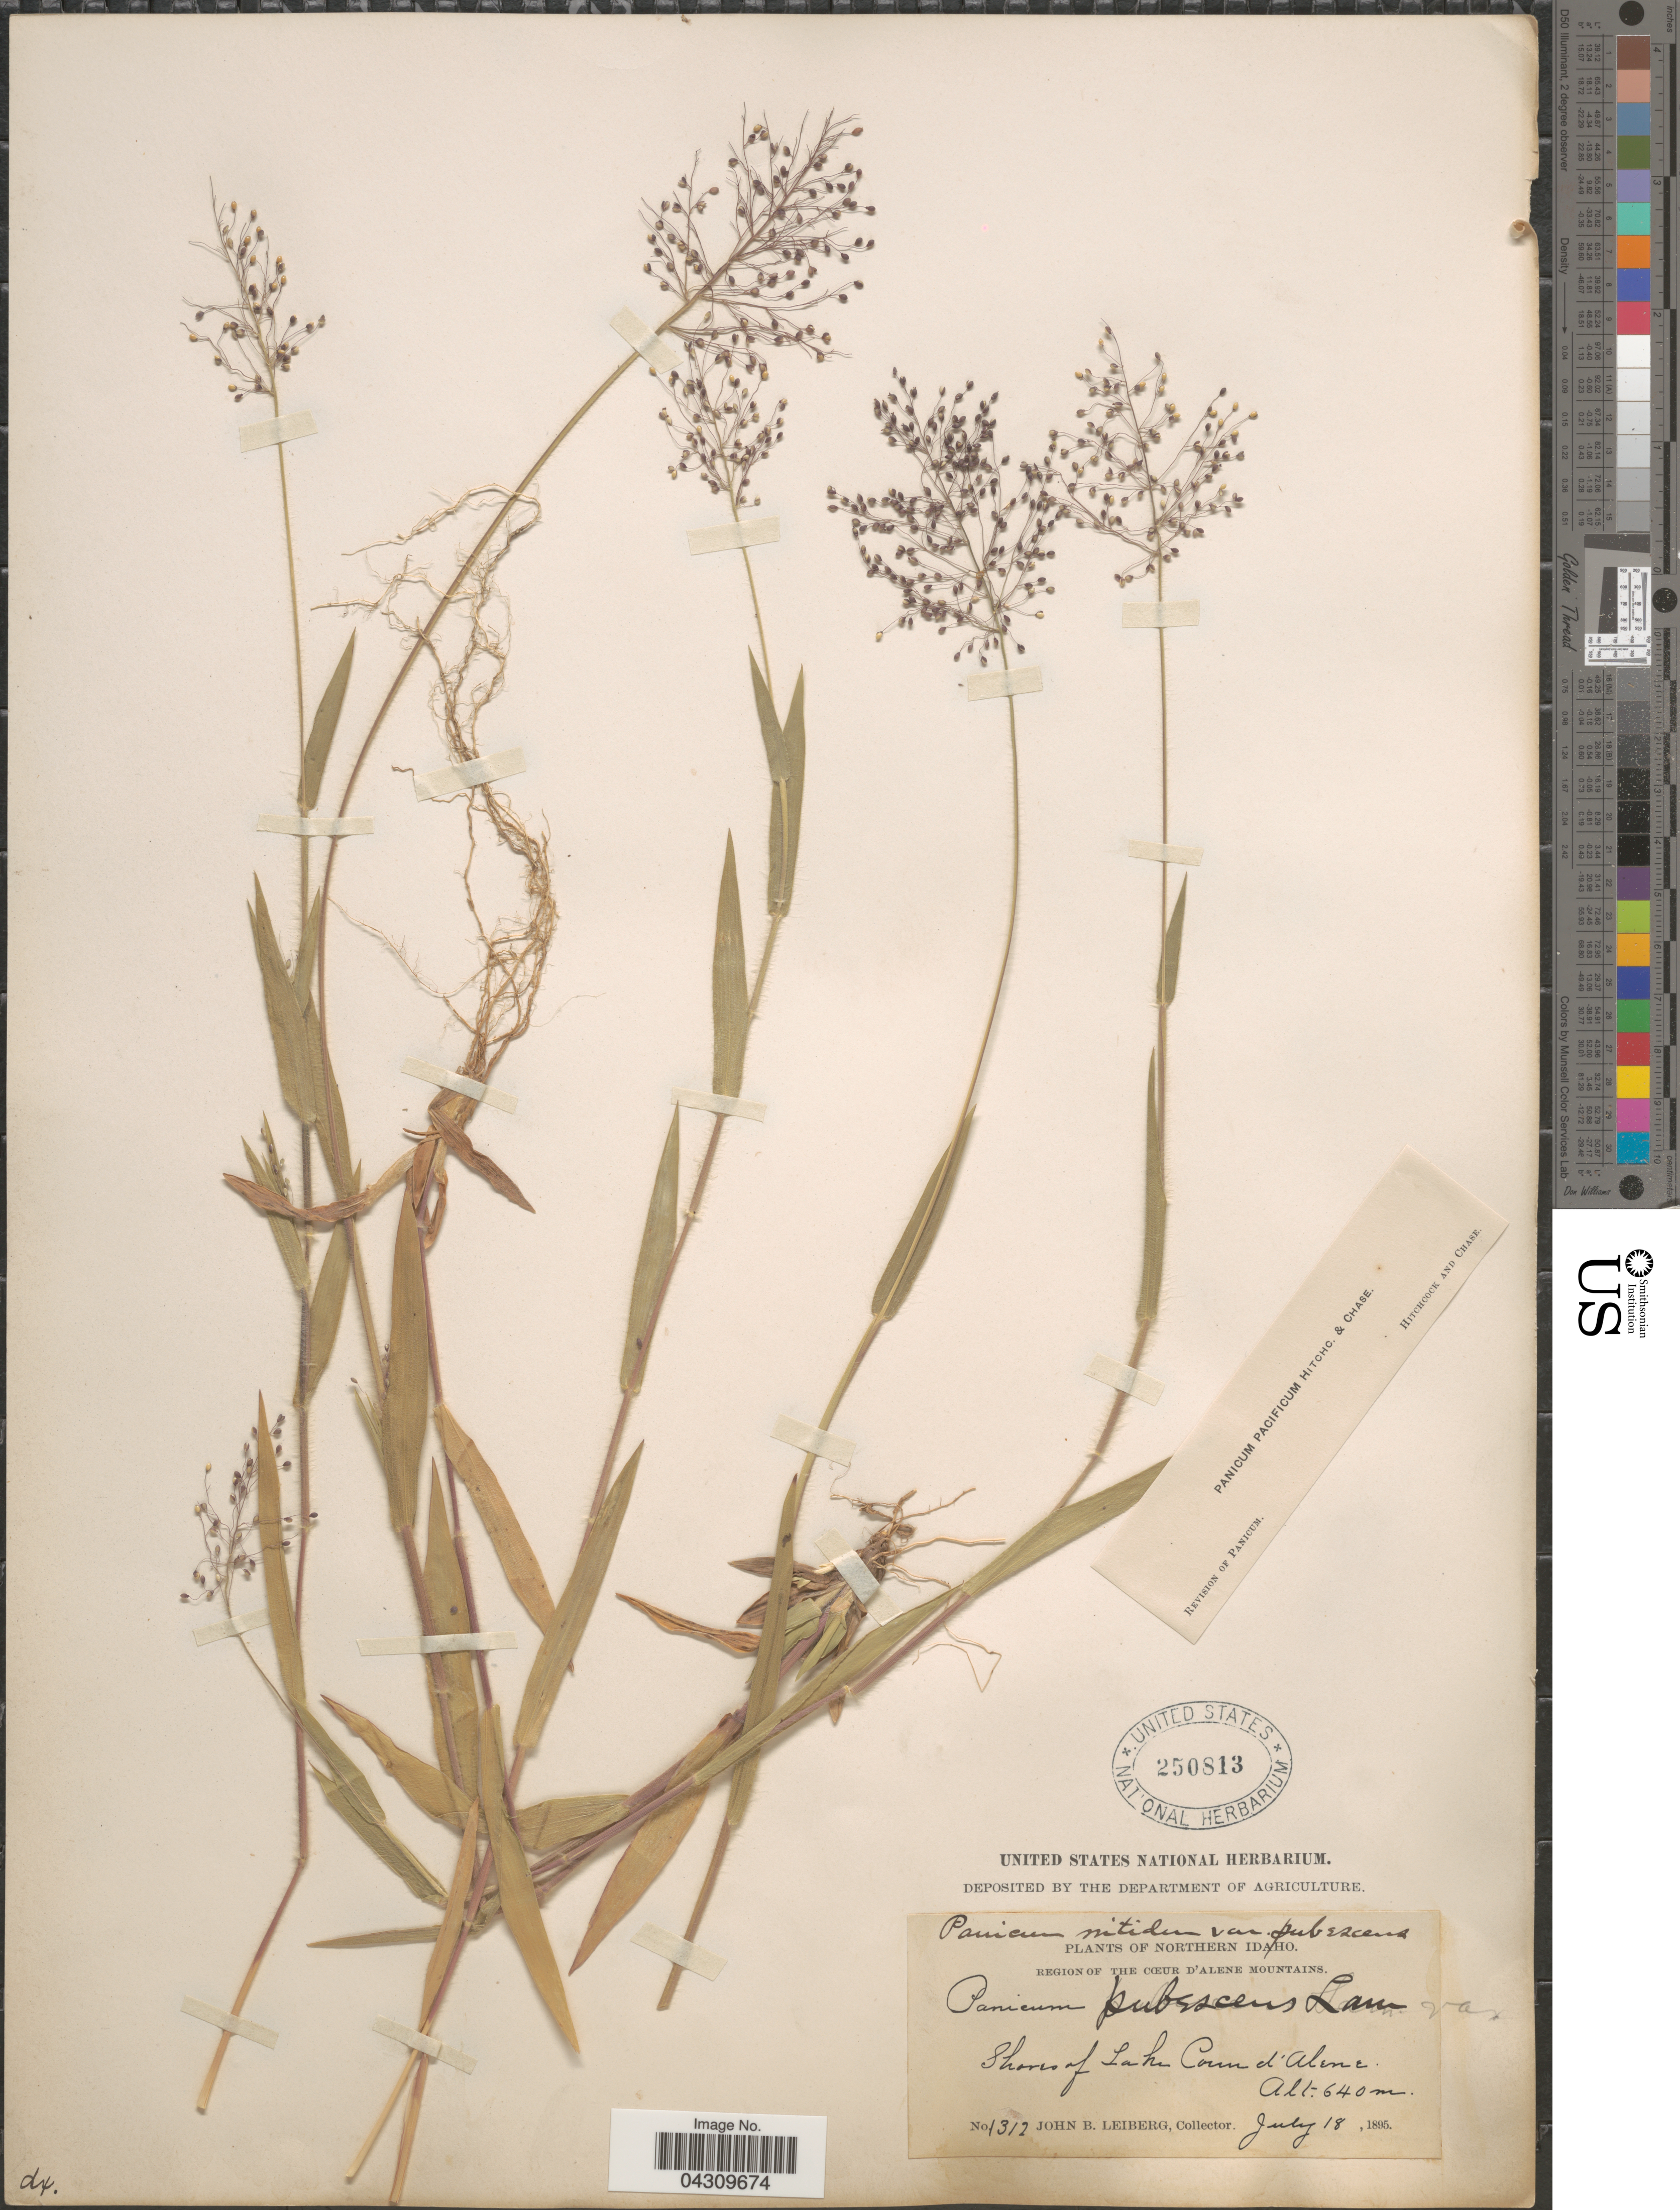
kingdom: Plantae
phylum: Tracheophyta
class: Liliopsida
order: Poales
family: Poaceae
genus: Dichanthelium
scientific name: Dichanthelium acuminatum var. acuminatum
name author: (Sw.) Gould & C.A. Clark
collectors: J. B. Leiberg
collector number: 1312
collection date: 1895-07-18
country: United States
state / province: Idaho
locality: Region Of The Cœur D'Alene Mountains. Northern Idaho. Shores of Lake Coeur d'Alene.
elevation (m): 640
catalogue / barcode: US 250813